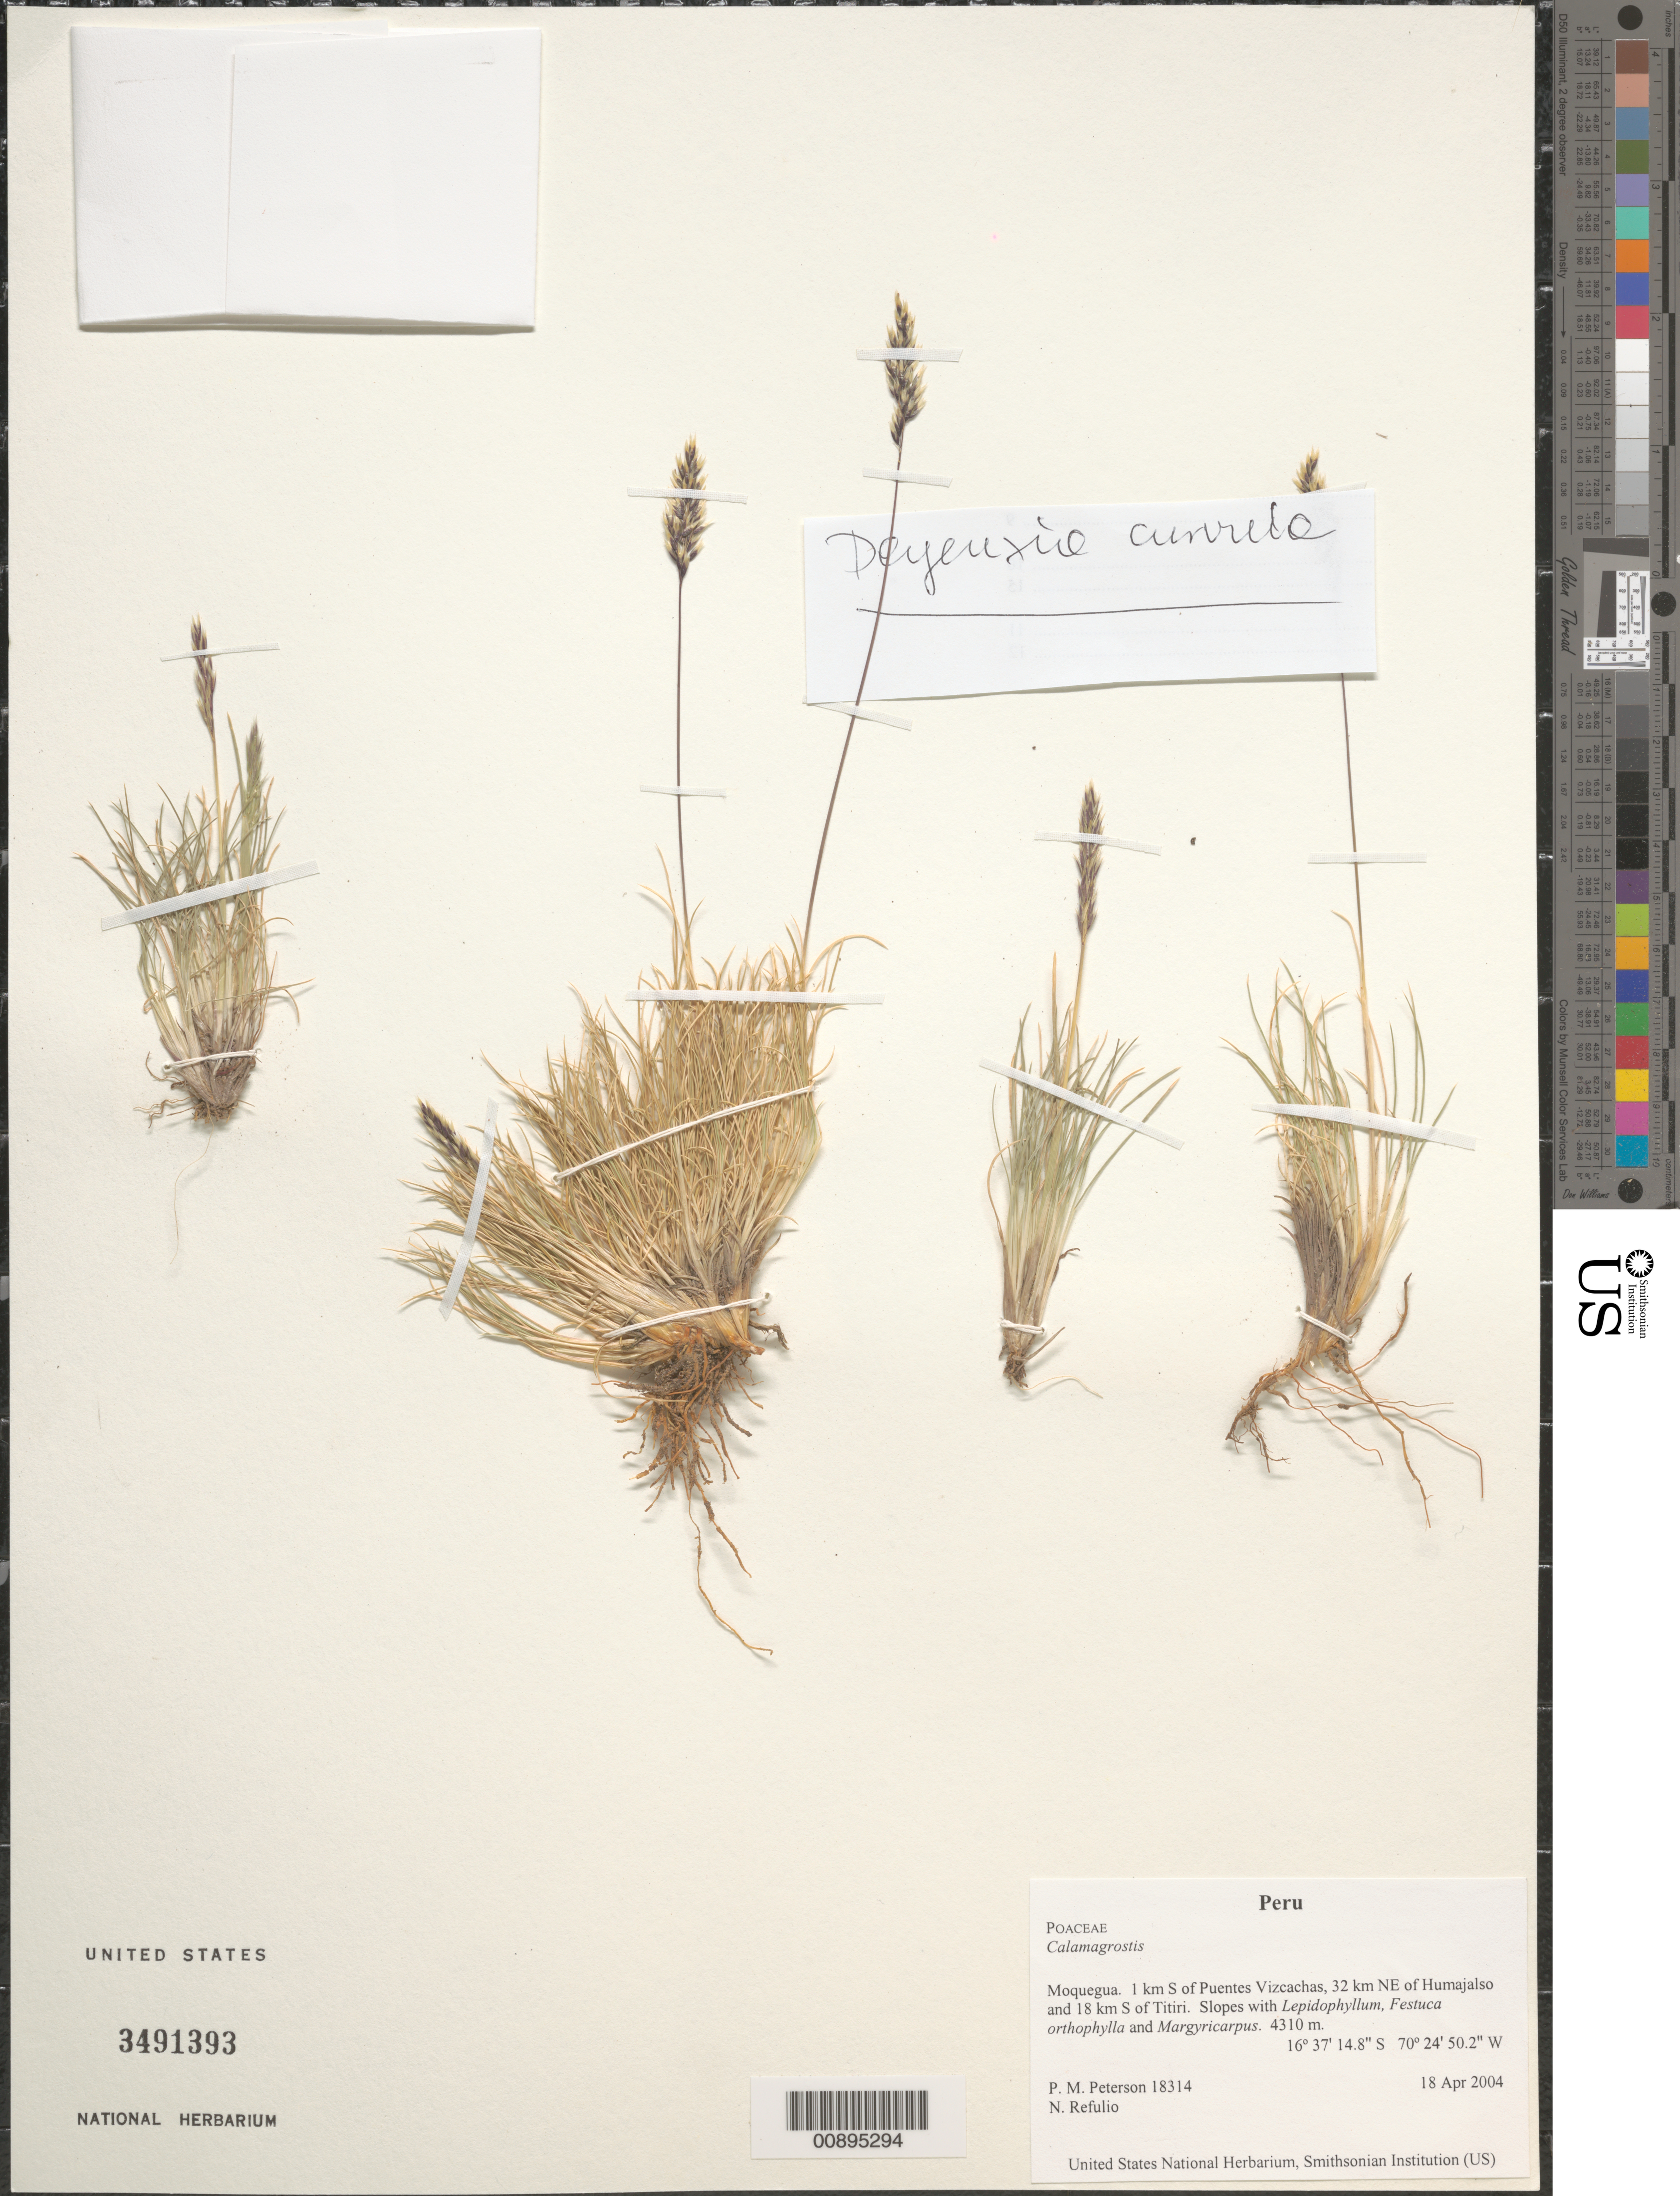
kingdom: Plantae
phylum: Tracheophyta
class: Liliopsida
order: Poales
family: Poaceae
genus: Calamagrostis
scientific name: Calamagrostis sp.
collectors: P. M. Peterson & N. Refulio-Rodríguez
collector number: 18314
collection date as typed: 18 Apr 2004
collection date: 2004-04-18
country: Peru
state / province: Moquegua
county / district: Mariscal Nieto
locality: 1 km S of Puentes Vizcachas, 32 km NE of Humajalso and 18 km S of Titiri. Slopes with Lepidophyllum, Festuca orthophylla and Margyricarpus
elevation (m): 4310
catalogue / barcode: US 3491393